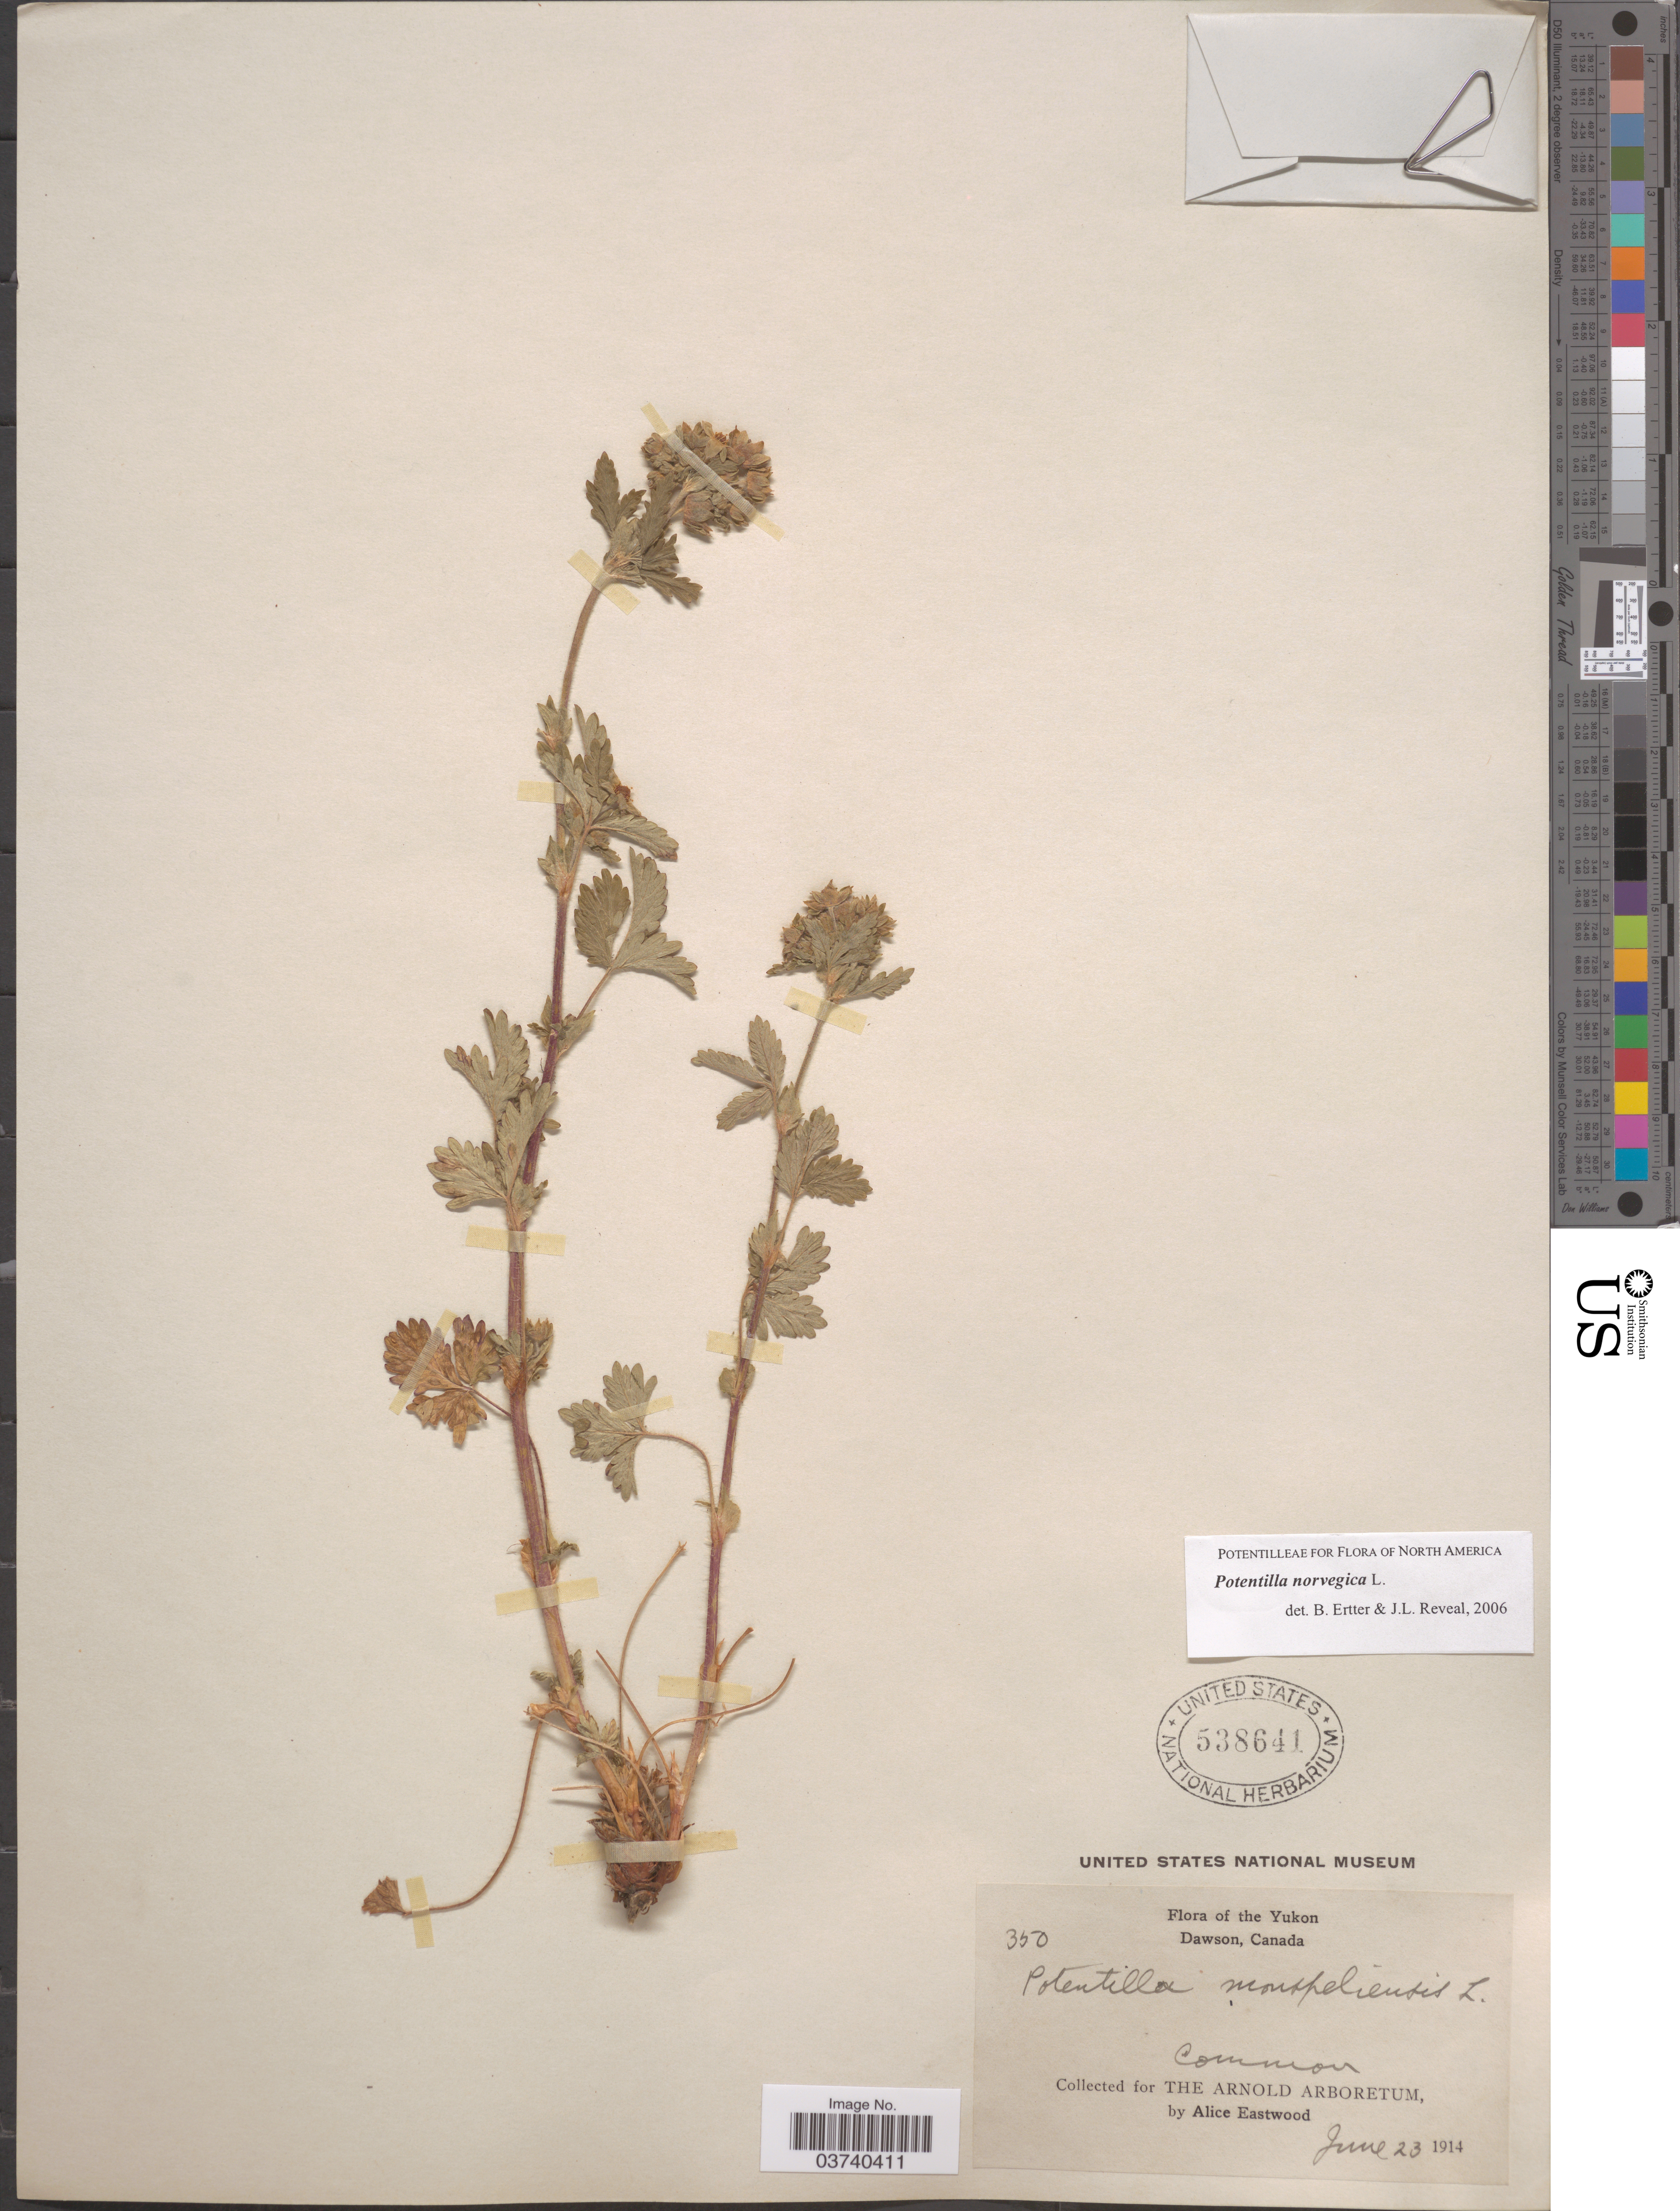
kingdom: Plantae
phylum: Tracheophyta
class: Magnoliopsida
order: Rosales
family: Rosaceae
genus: Potentilla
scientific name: Potentilla norvegica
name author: L.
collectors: A. Eastwood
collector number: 350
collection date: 1914-06-23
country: Canada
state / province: Yukon Territory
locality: The Yukon. Dawson.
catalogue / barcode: US 538641